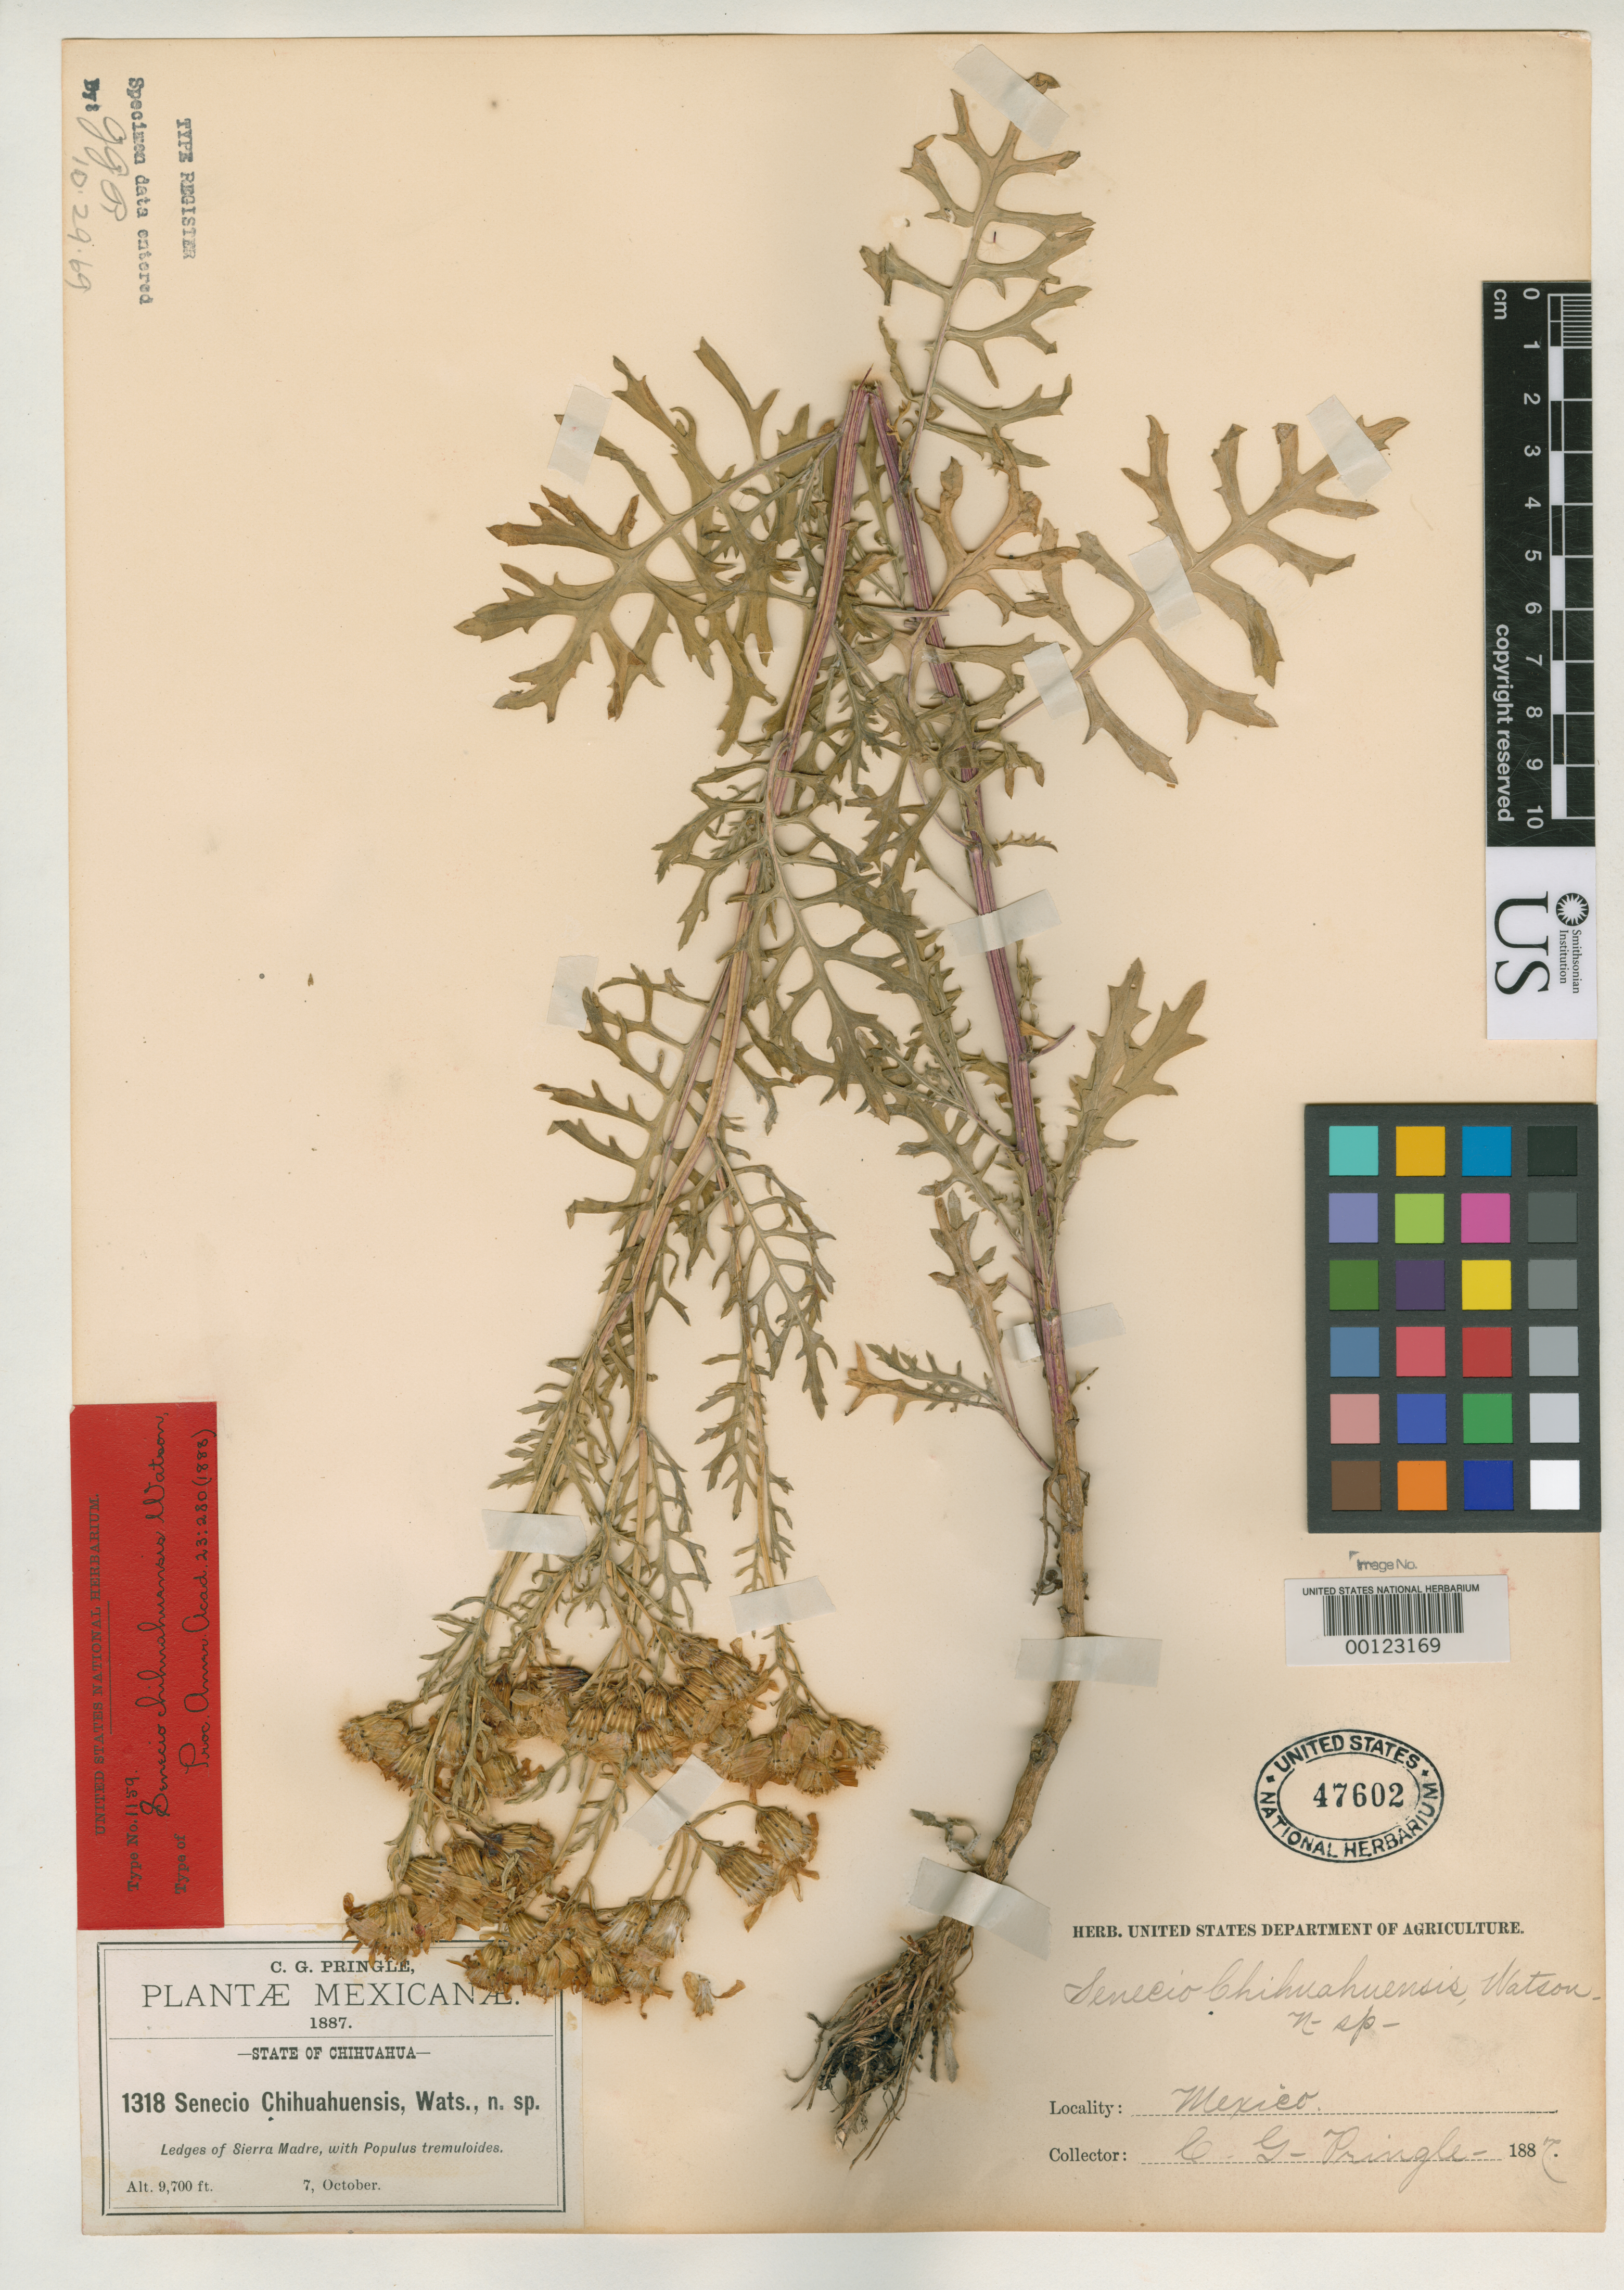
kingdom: Plantae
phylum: Tracheophyta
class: Magnoliopsida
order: Asterales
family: Asteraceae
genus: Senecio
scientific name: Senecio chihuahuensis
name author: S. Watson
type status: Isotype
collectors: C. G. Pringle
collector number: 1318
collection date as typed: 07 Oct 1887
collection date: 1887-10-07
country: Mexico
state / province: Chihuahua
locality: Sierra Madre.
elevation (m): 2957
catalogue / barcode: US 47602